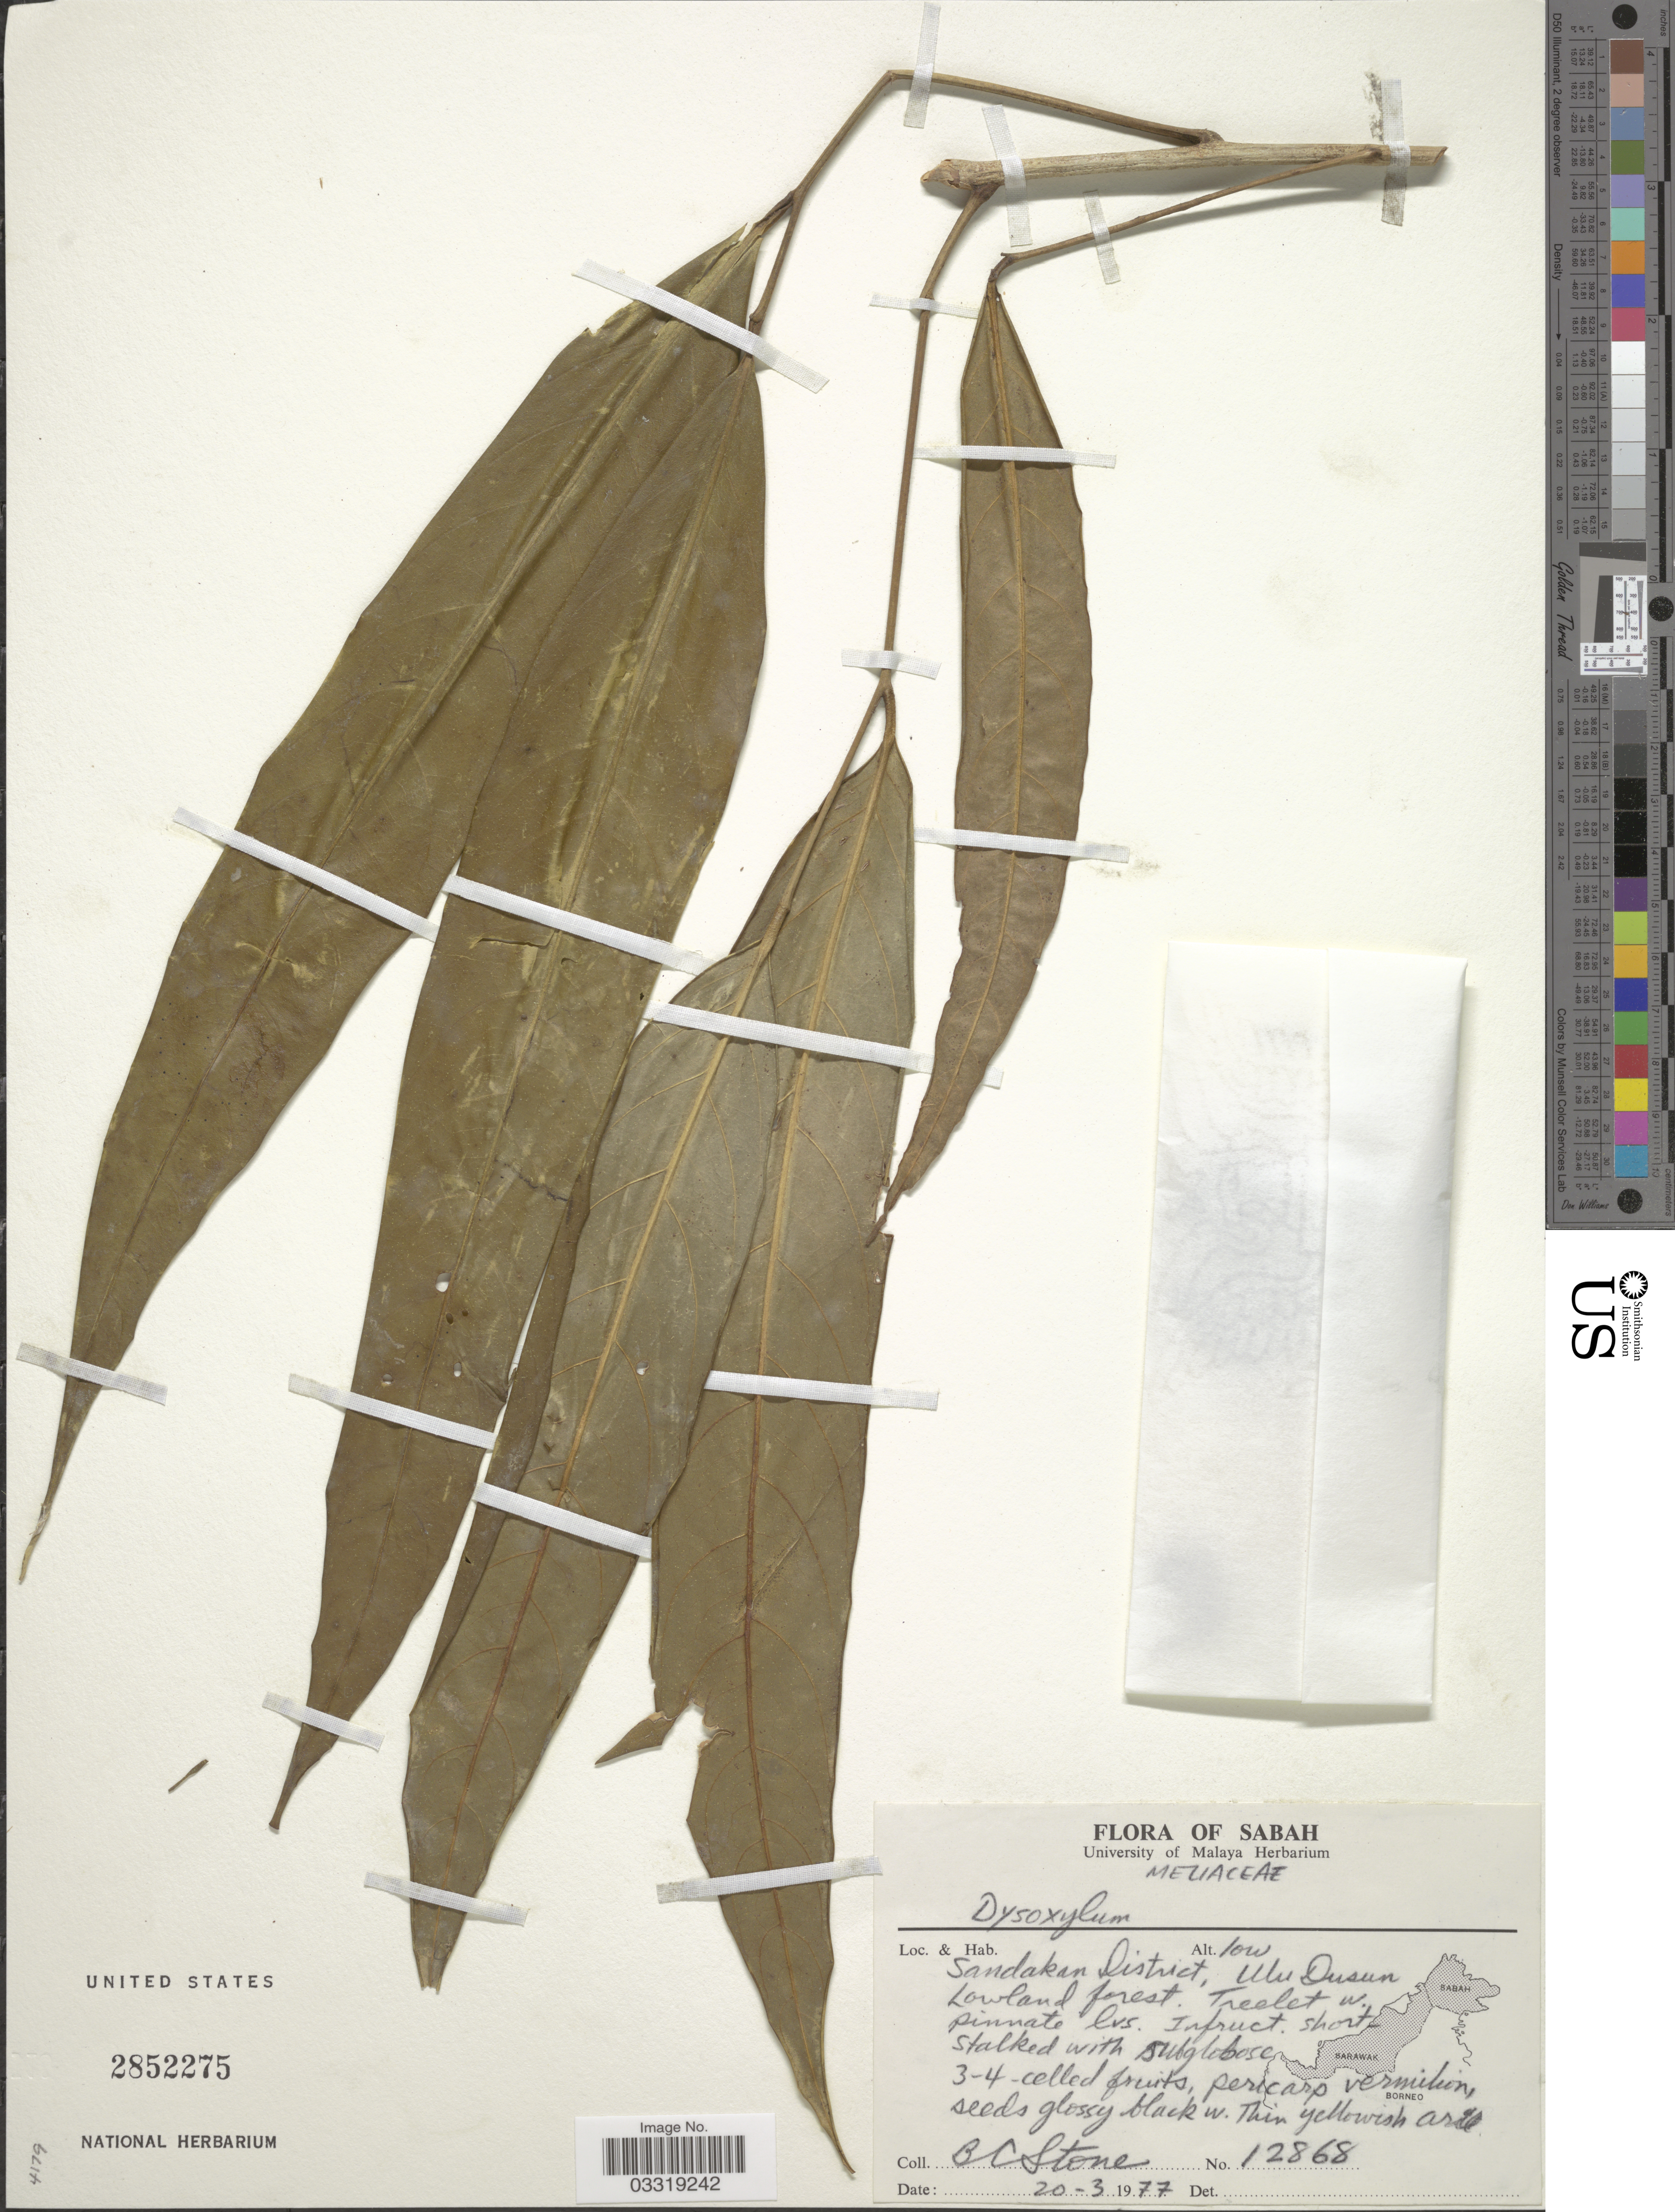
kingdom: Plantae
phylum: Tracheophyta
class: Magnoliopsida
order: Sapindales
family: Meliaceae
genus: Dysoxylum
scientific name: Dysoxylum sp.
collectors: B. C. Stone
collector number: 12868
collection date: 1977-03-20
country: Malaysia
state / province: Sabah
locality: Sandakan District, Ulu Dusun.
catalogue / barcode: US 2852275